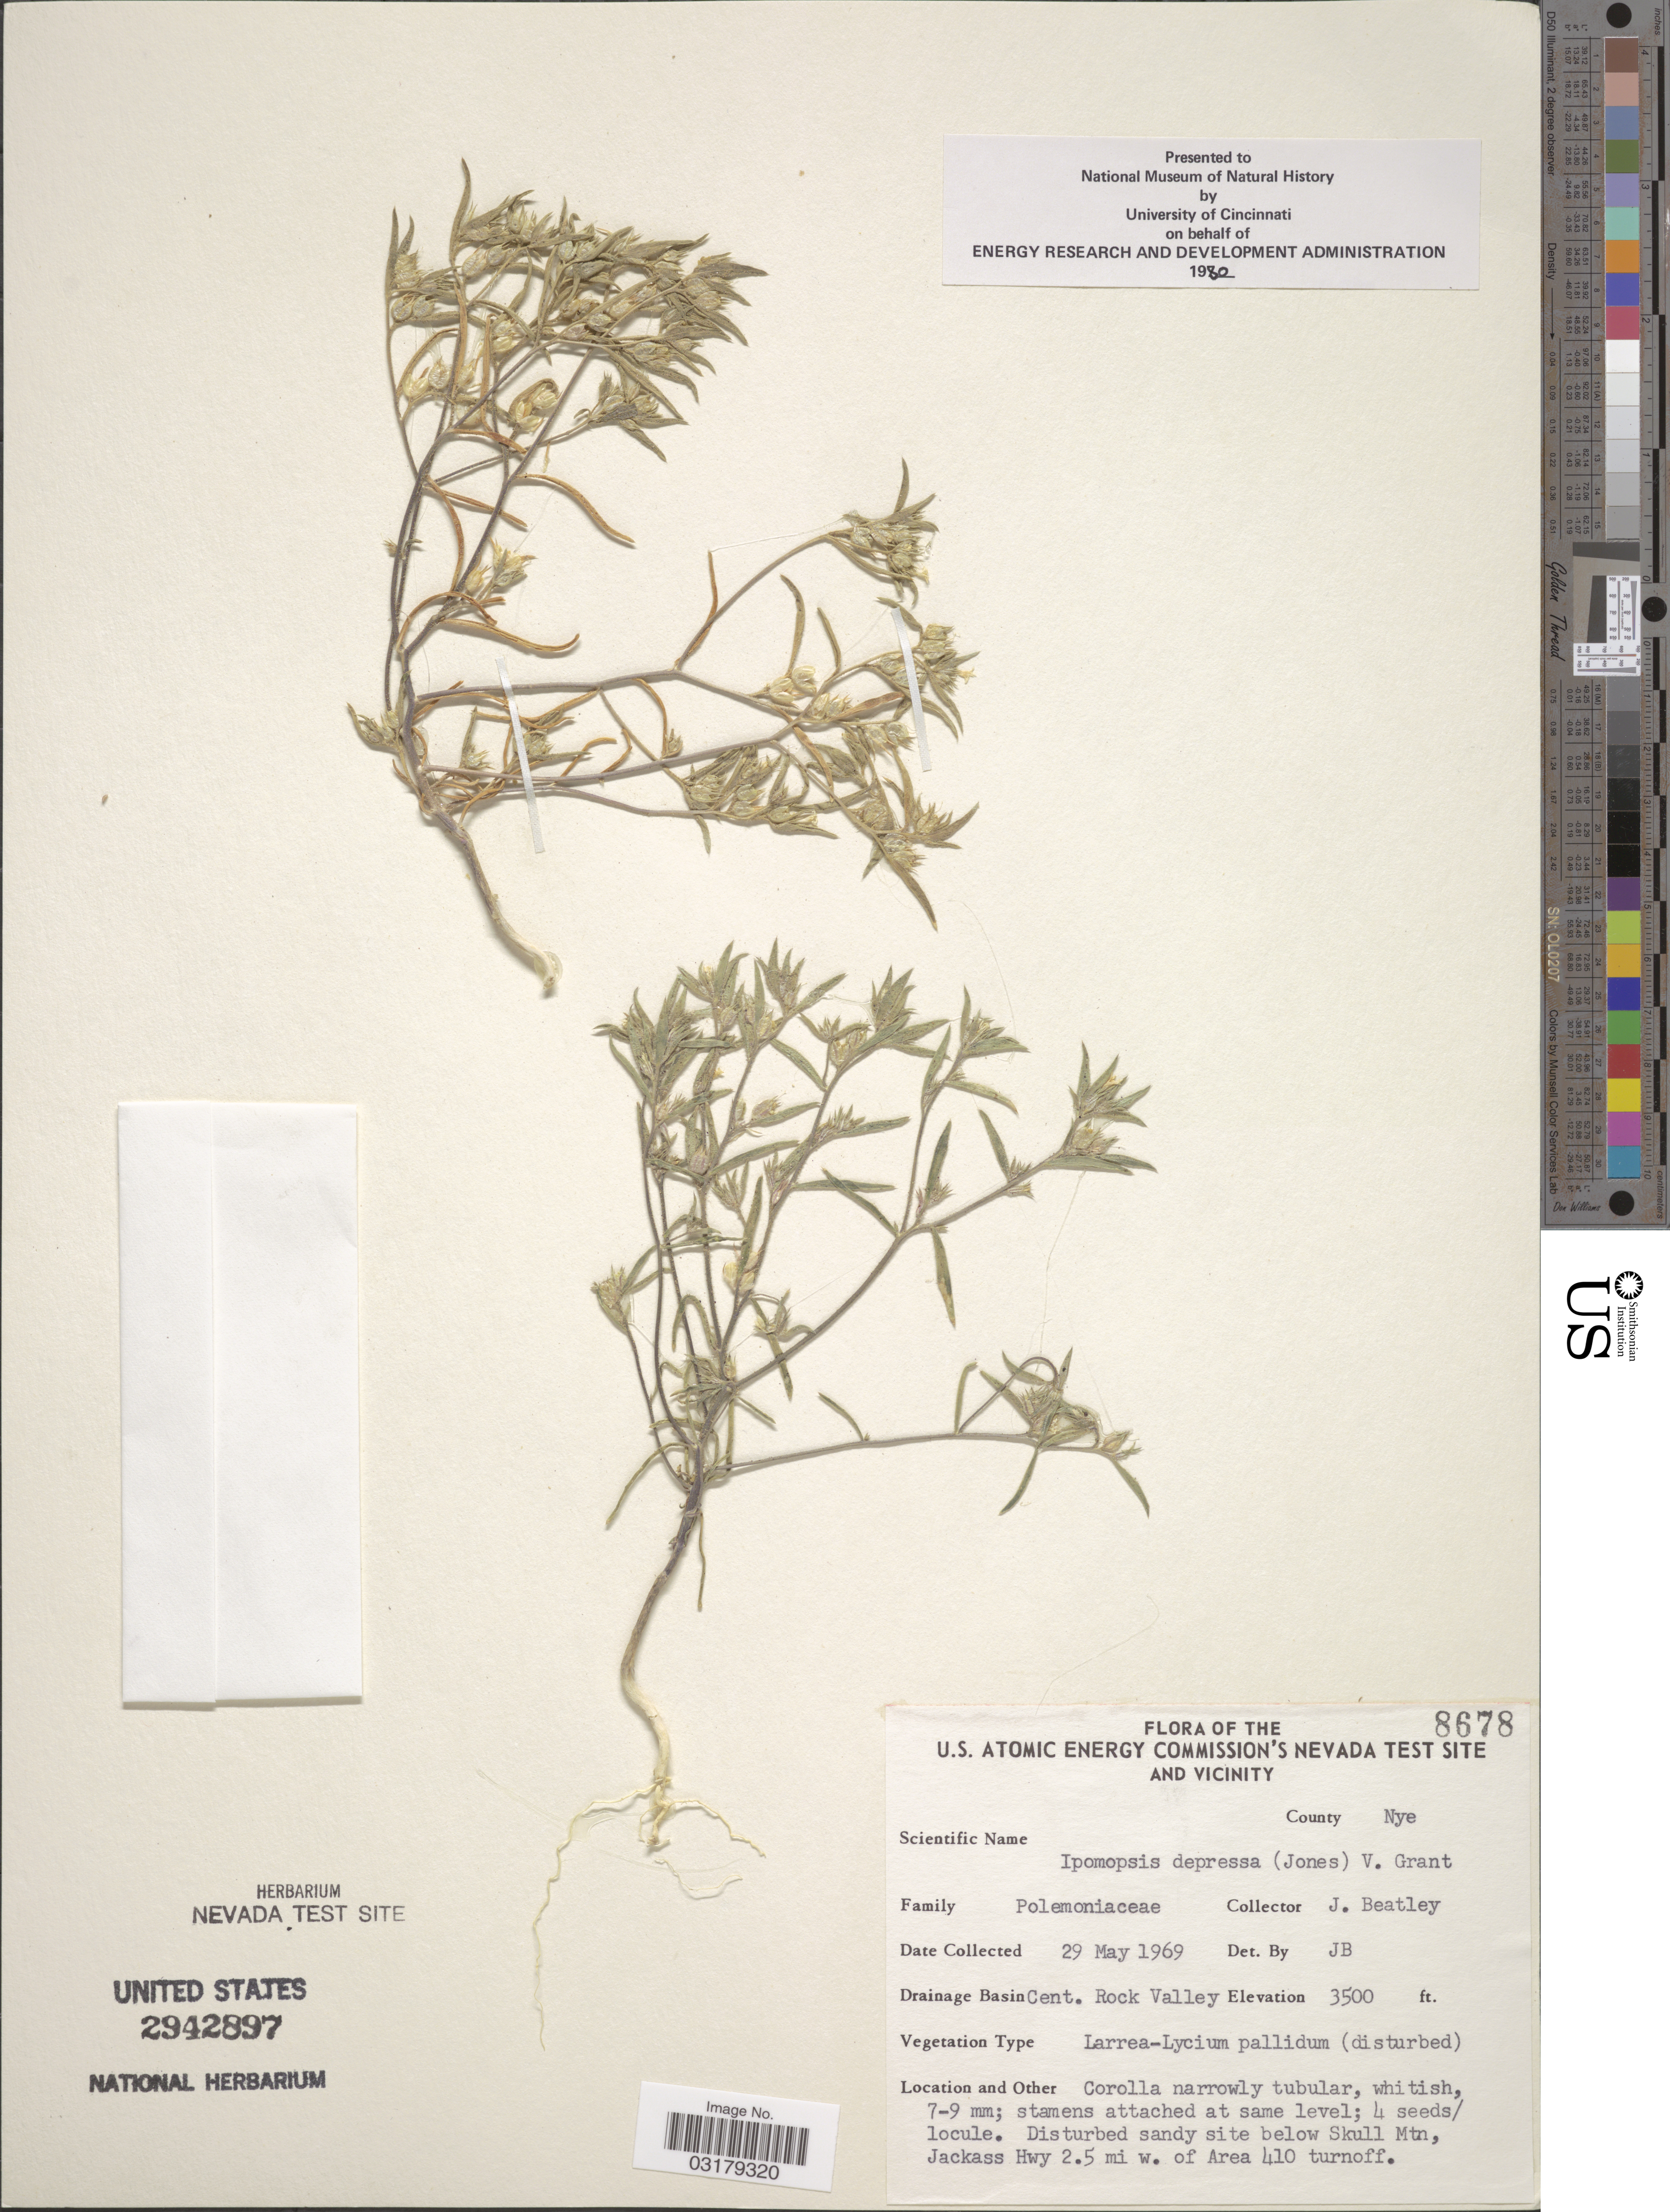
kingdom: Plantae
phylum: Tracheophyta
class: Magnoliopsida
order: Ericales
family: Polemoniaceae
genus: Ipomopsis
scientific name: Ipomopsis depressa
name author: (M.E. Jones ex A. Gray) V.E. Grant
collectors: J. C. Beatley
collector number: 8678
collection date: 1969-05-29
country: United States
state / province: Nevada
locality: The U.S. Atomic Energy Commission's Nevada test site and vicinity. County Nye. Drainage Basin Cent. Rock Valley. Disturbed sandy site below Skull Mtn, Jackass Hwy 2.5 mi w. of Area 410 turnoff.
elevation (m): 1067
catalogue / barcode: US 2942897